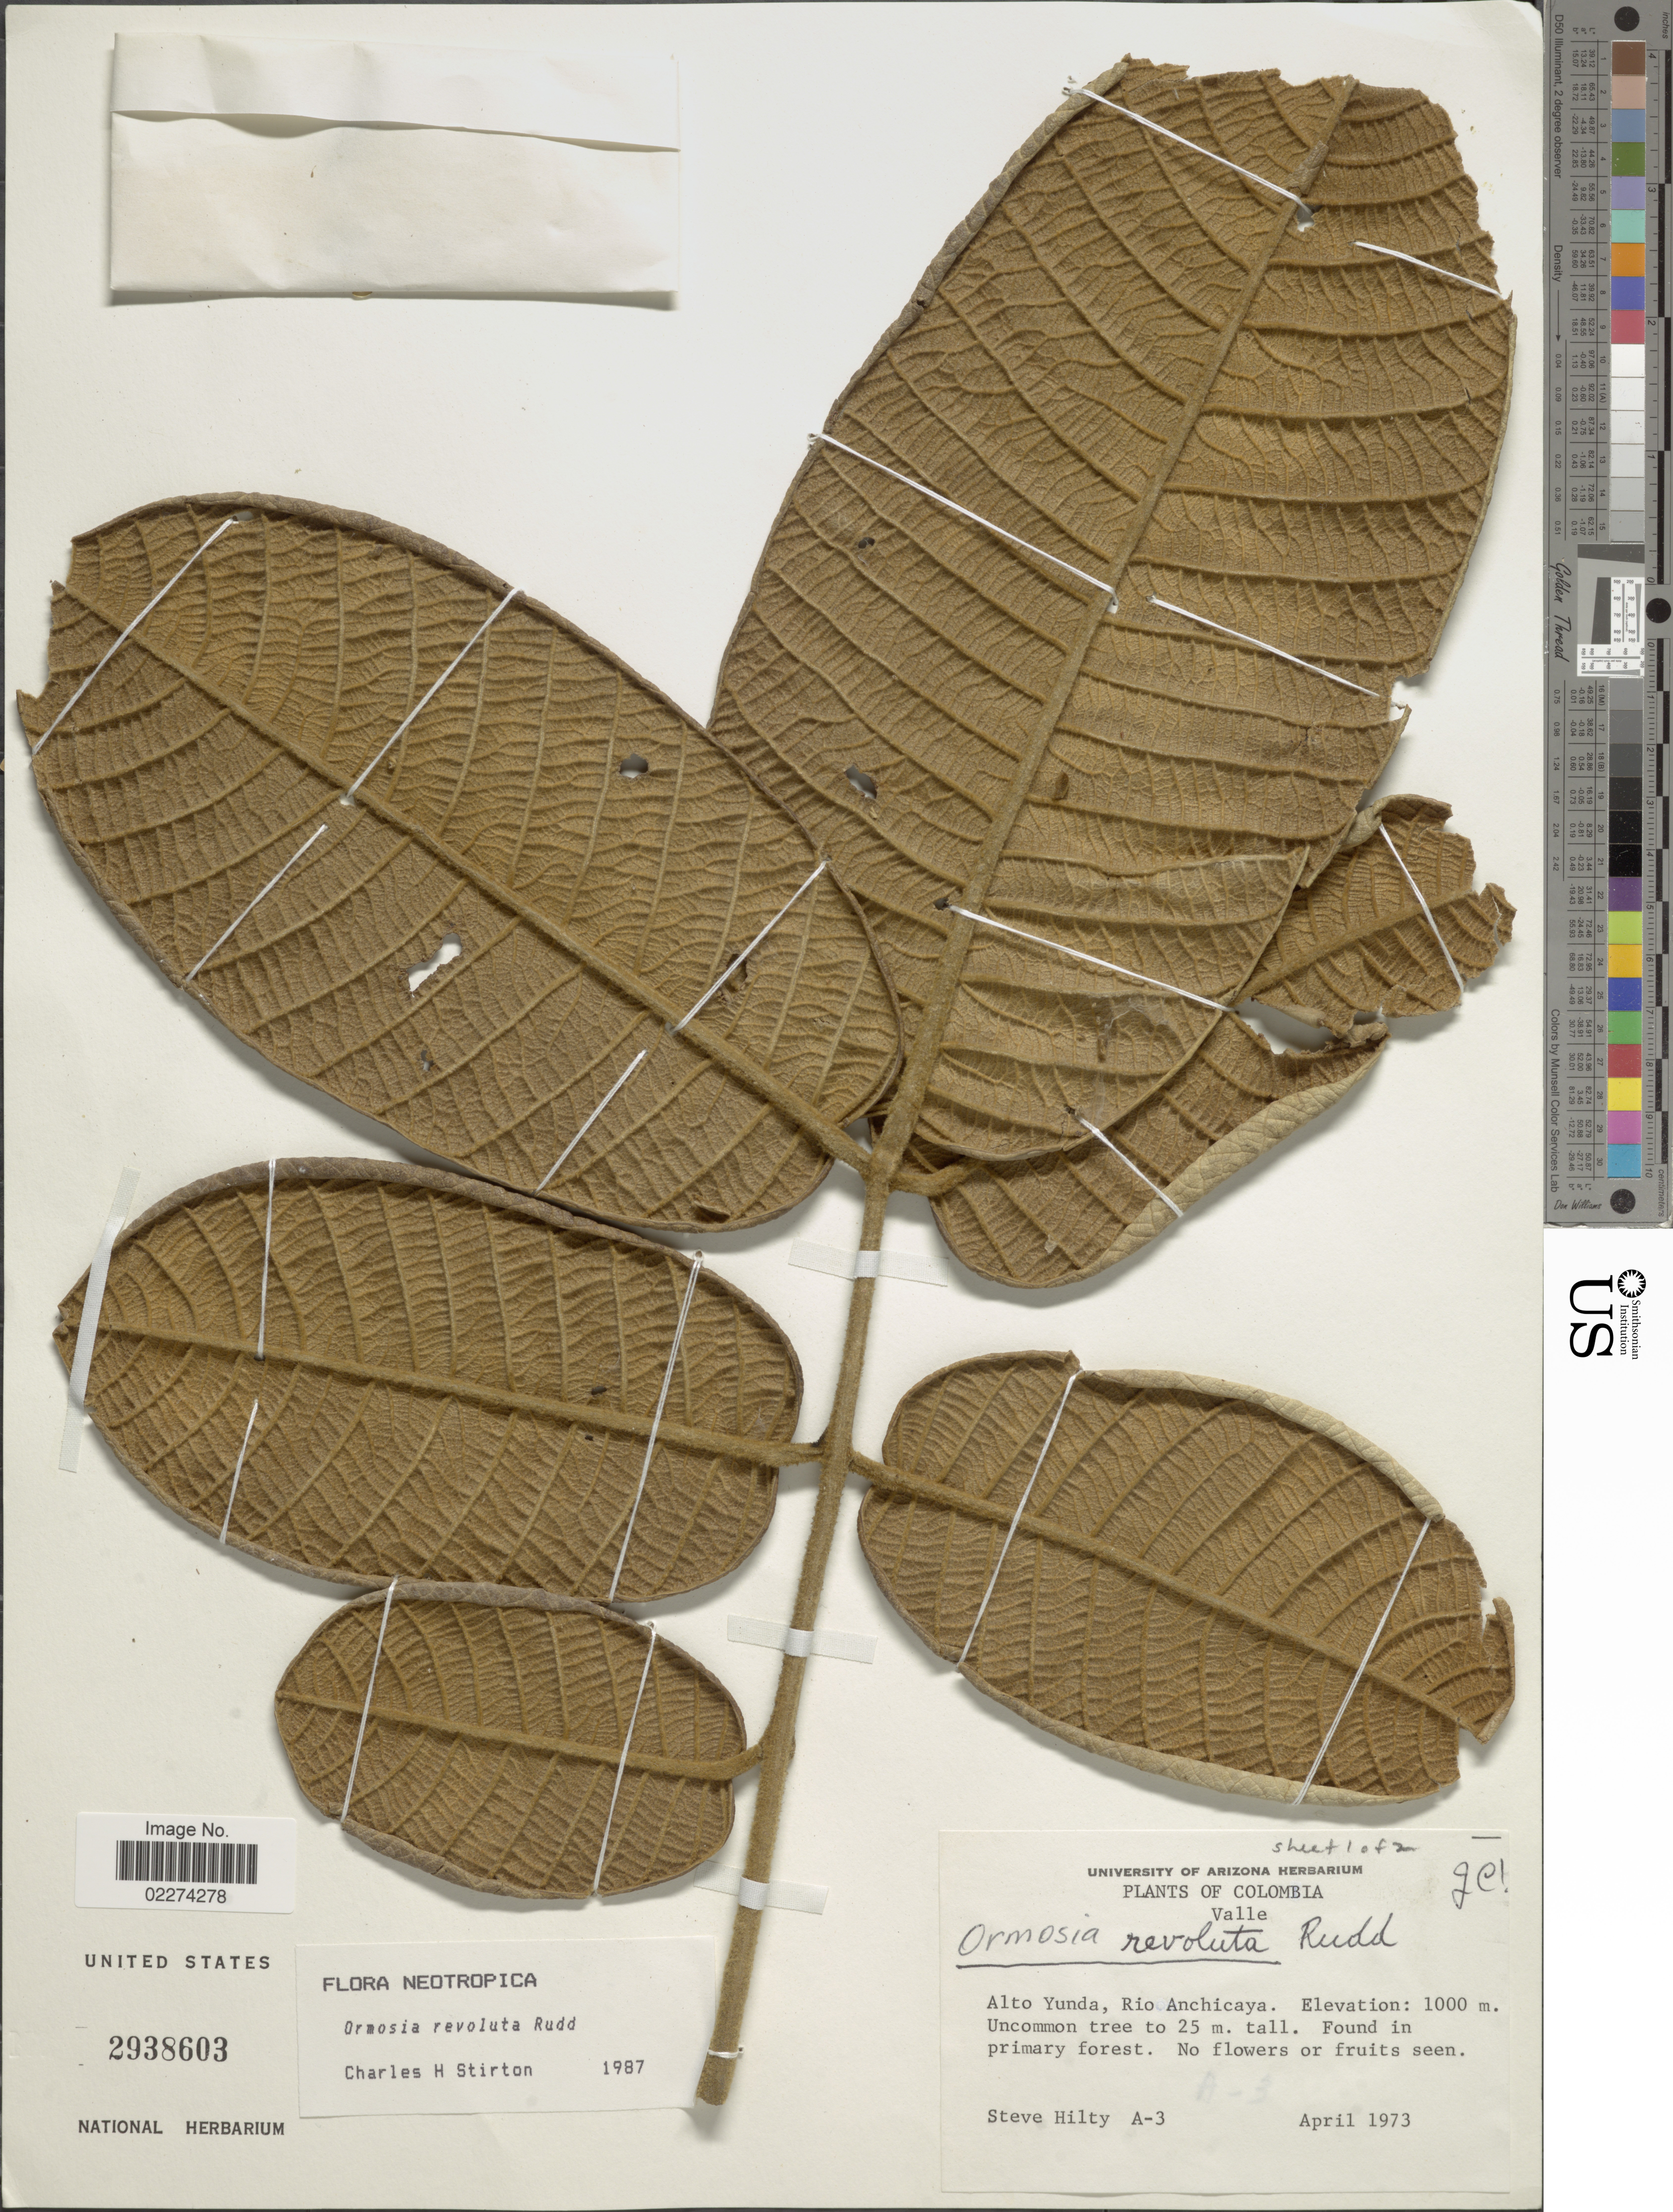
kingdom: Plantae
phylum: Tracheophyta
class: Magnoliopsida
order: Fabales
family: Fabaceae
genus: Ormosia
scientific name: Ormosia revoluta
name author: Rudd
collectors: S. Hilty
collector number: A-3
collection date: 1973-04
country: Colombia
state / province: Valle del Cauca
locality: Valle, Alto Yunda, Rio Anchicaya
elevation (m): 1000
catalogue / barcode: US 2938603